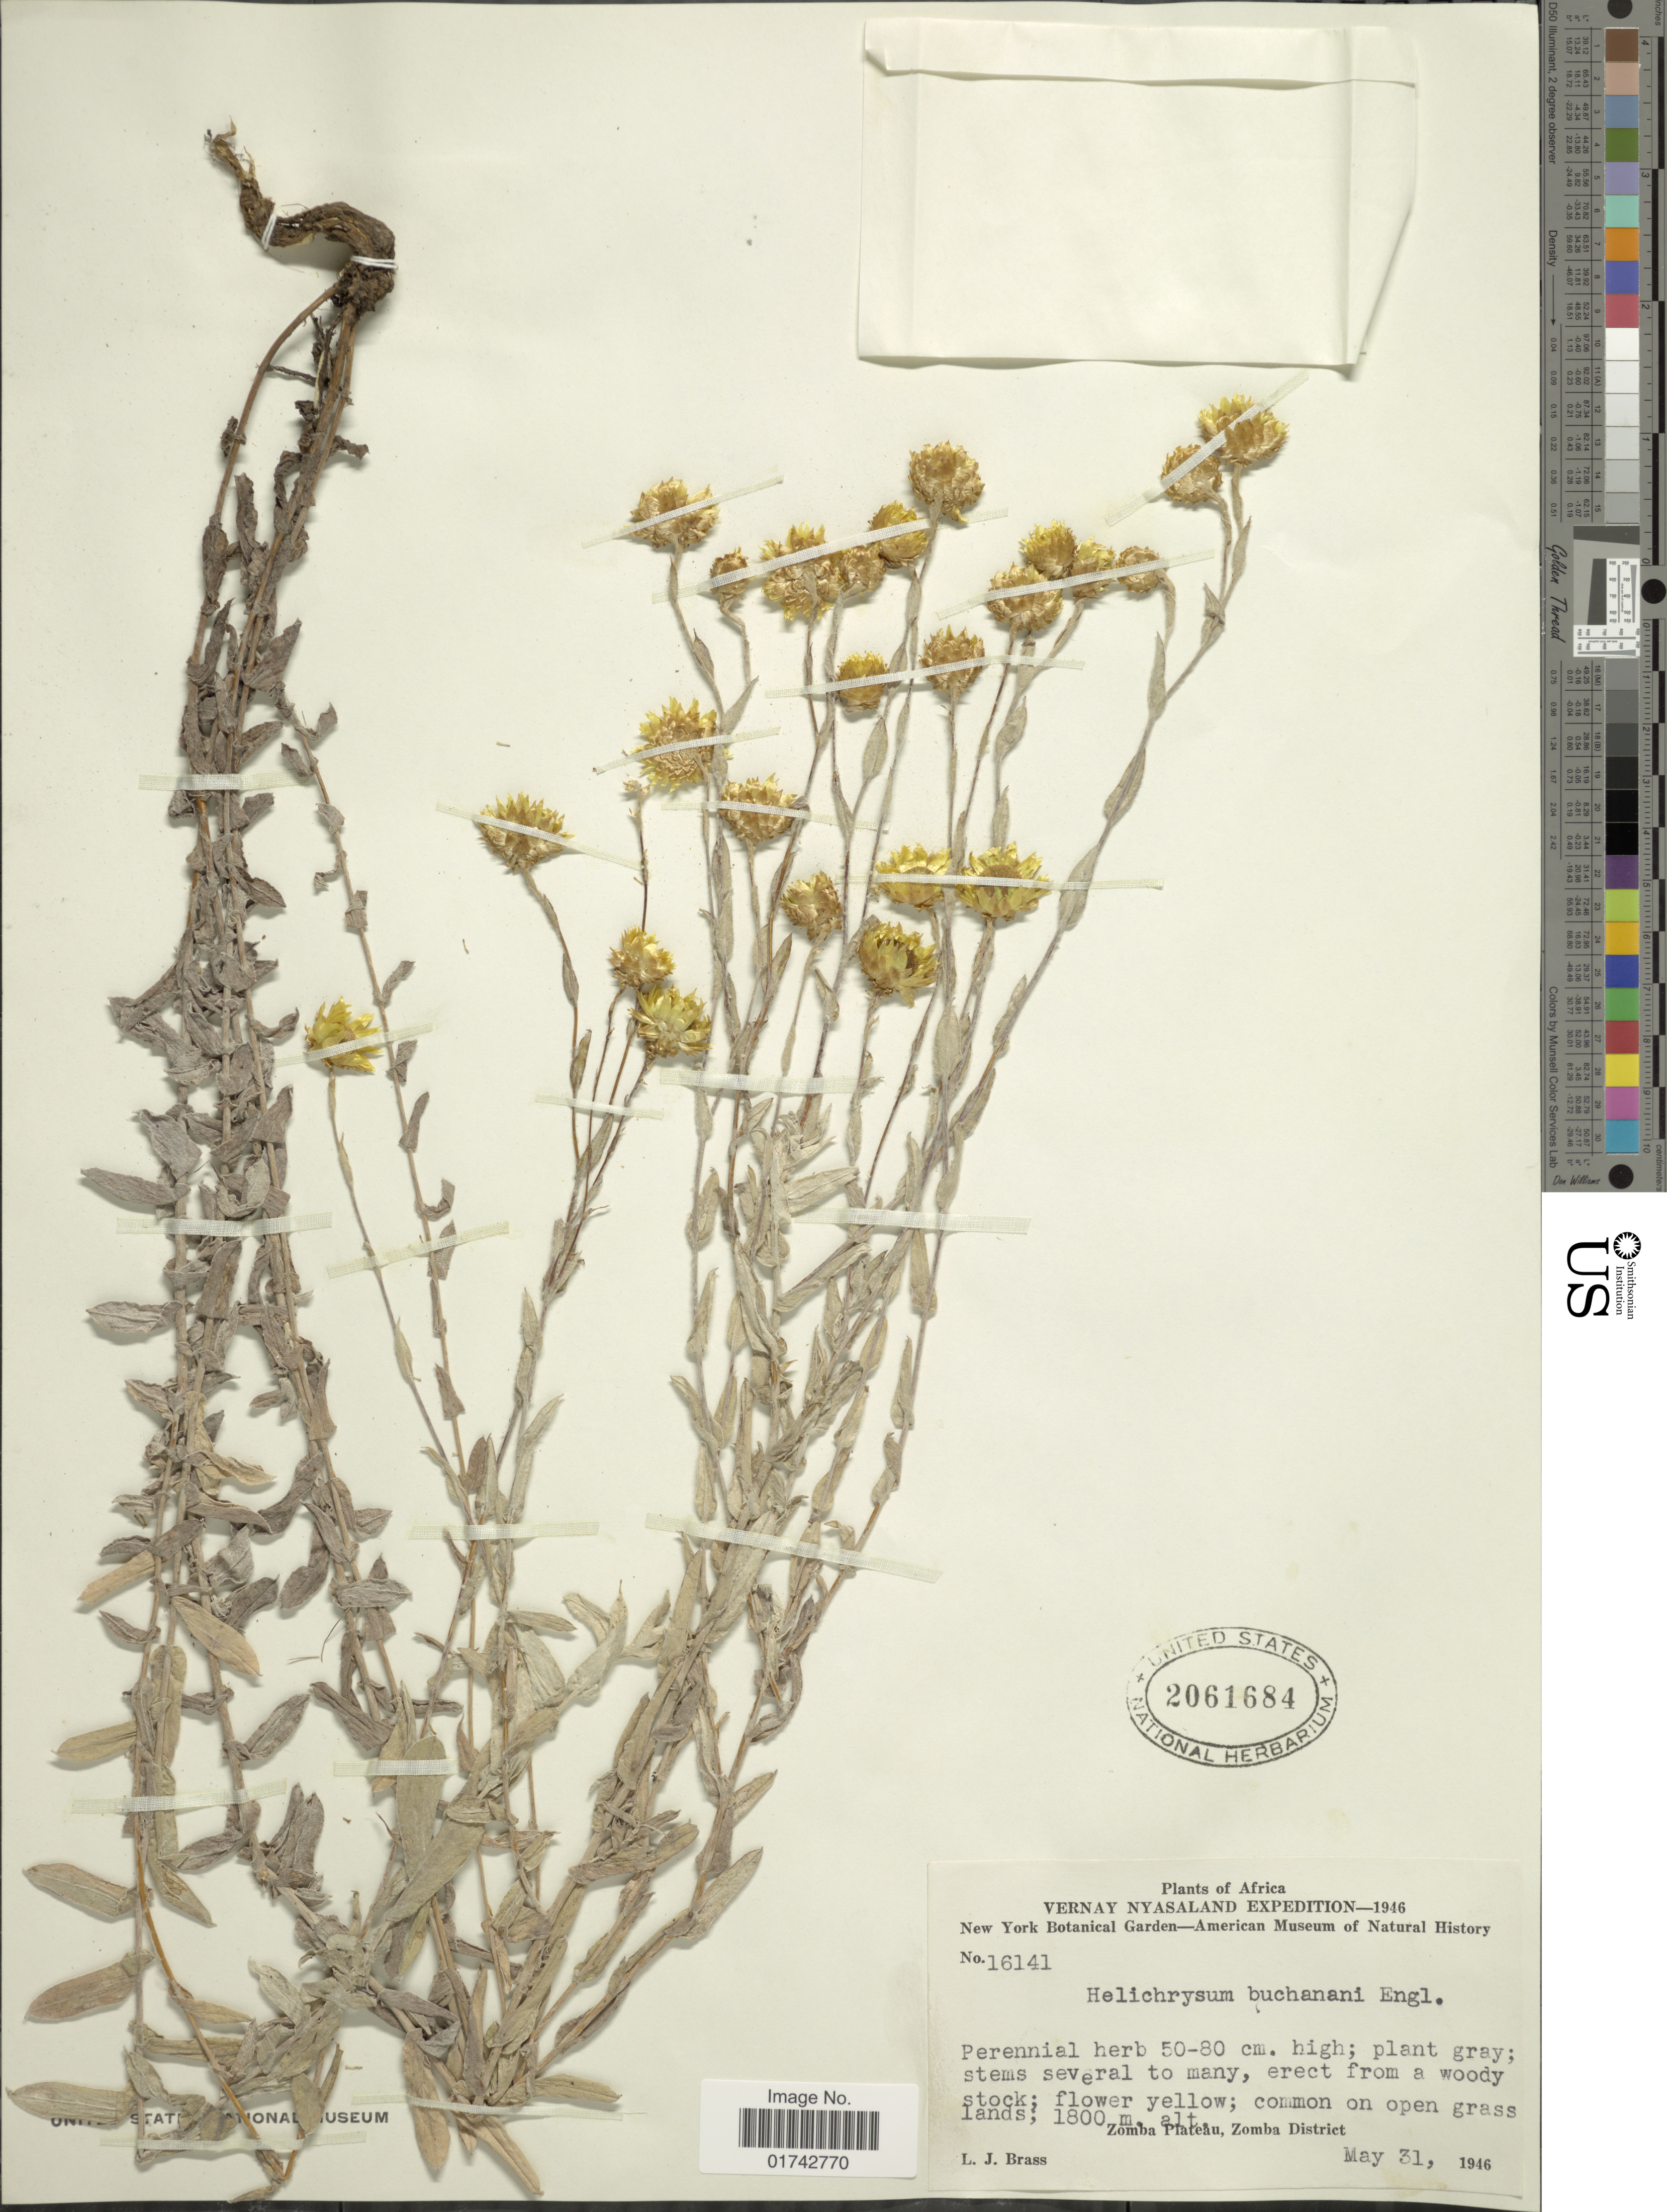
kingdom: Plantae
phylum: Tracheophyta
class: Magnoliopsida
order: Asterales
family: Asteraceae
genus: Helichrysum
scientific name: Helichrysum buchananii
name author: Engl.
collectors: L. J. Brass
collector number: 16141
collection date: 1946-05-31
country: Malawi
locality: Vernay Nyasaland. Zomba Plateau, Zomba District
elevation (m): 1800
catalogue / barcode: US 2061684